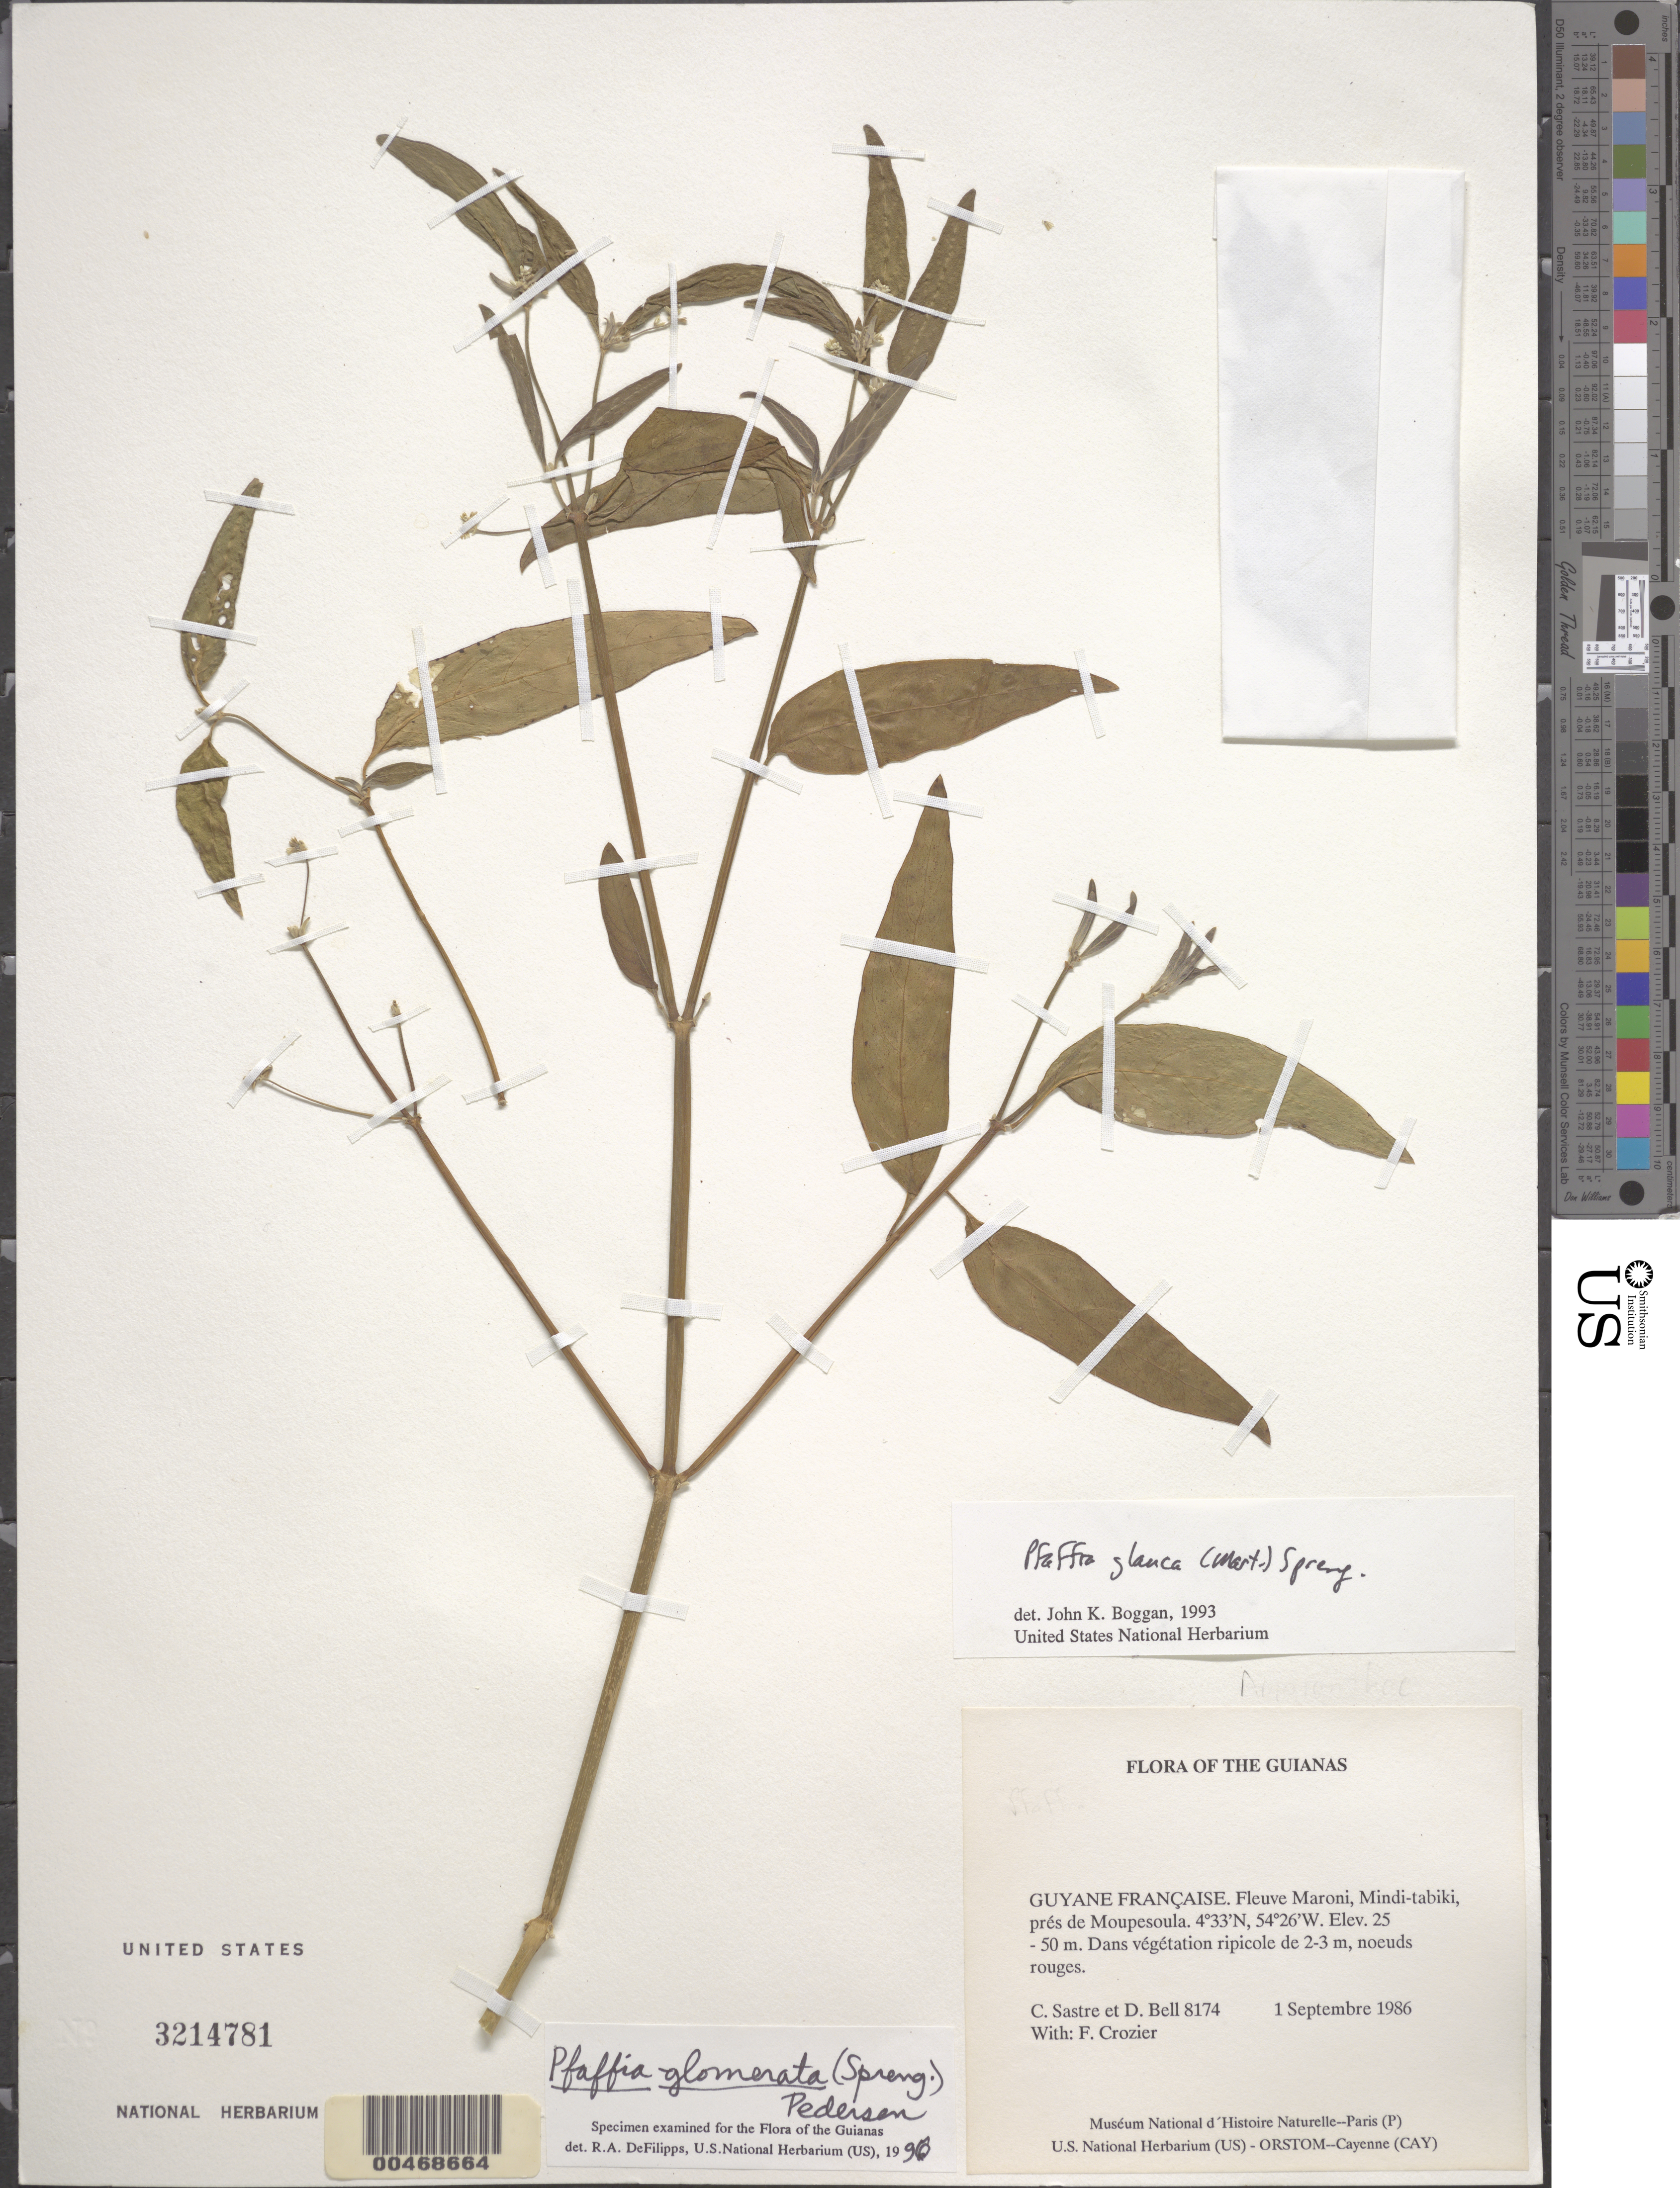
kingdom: Plantae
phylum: Tracheophyta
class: Magnoliopsida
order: Caryophyllales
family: Amaranthaceae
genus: Pfaffia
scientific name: Pfaffia glomerata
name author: (Spreng.) Pedersen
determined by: DeFilipps, R. A.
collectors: C. H. L. Sastre, D. A. Bell & F. Crozier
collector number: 8174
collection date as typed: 1 September 1986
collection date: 1986-09-01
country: French Guiana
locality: Fleuve Maroni, Mindi-tabiki, prés de Moupesoula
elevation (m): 25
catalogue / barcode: US 3214781